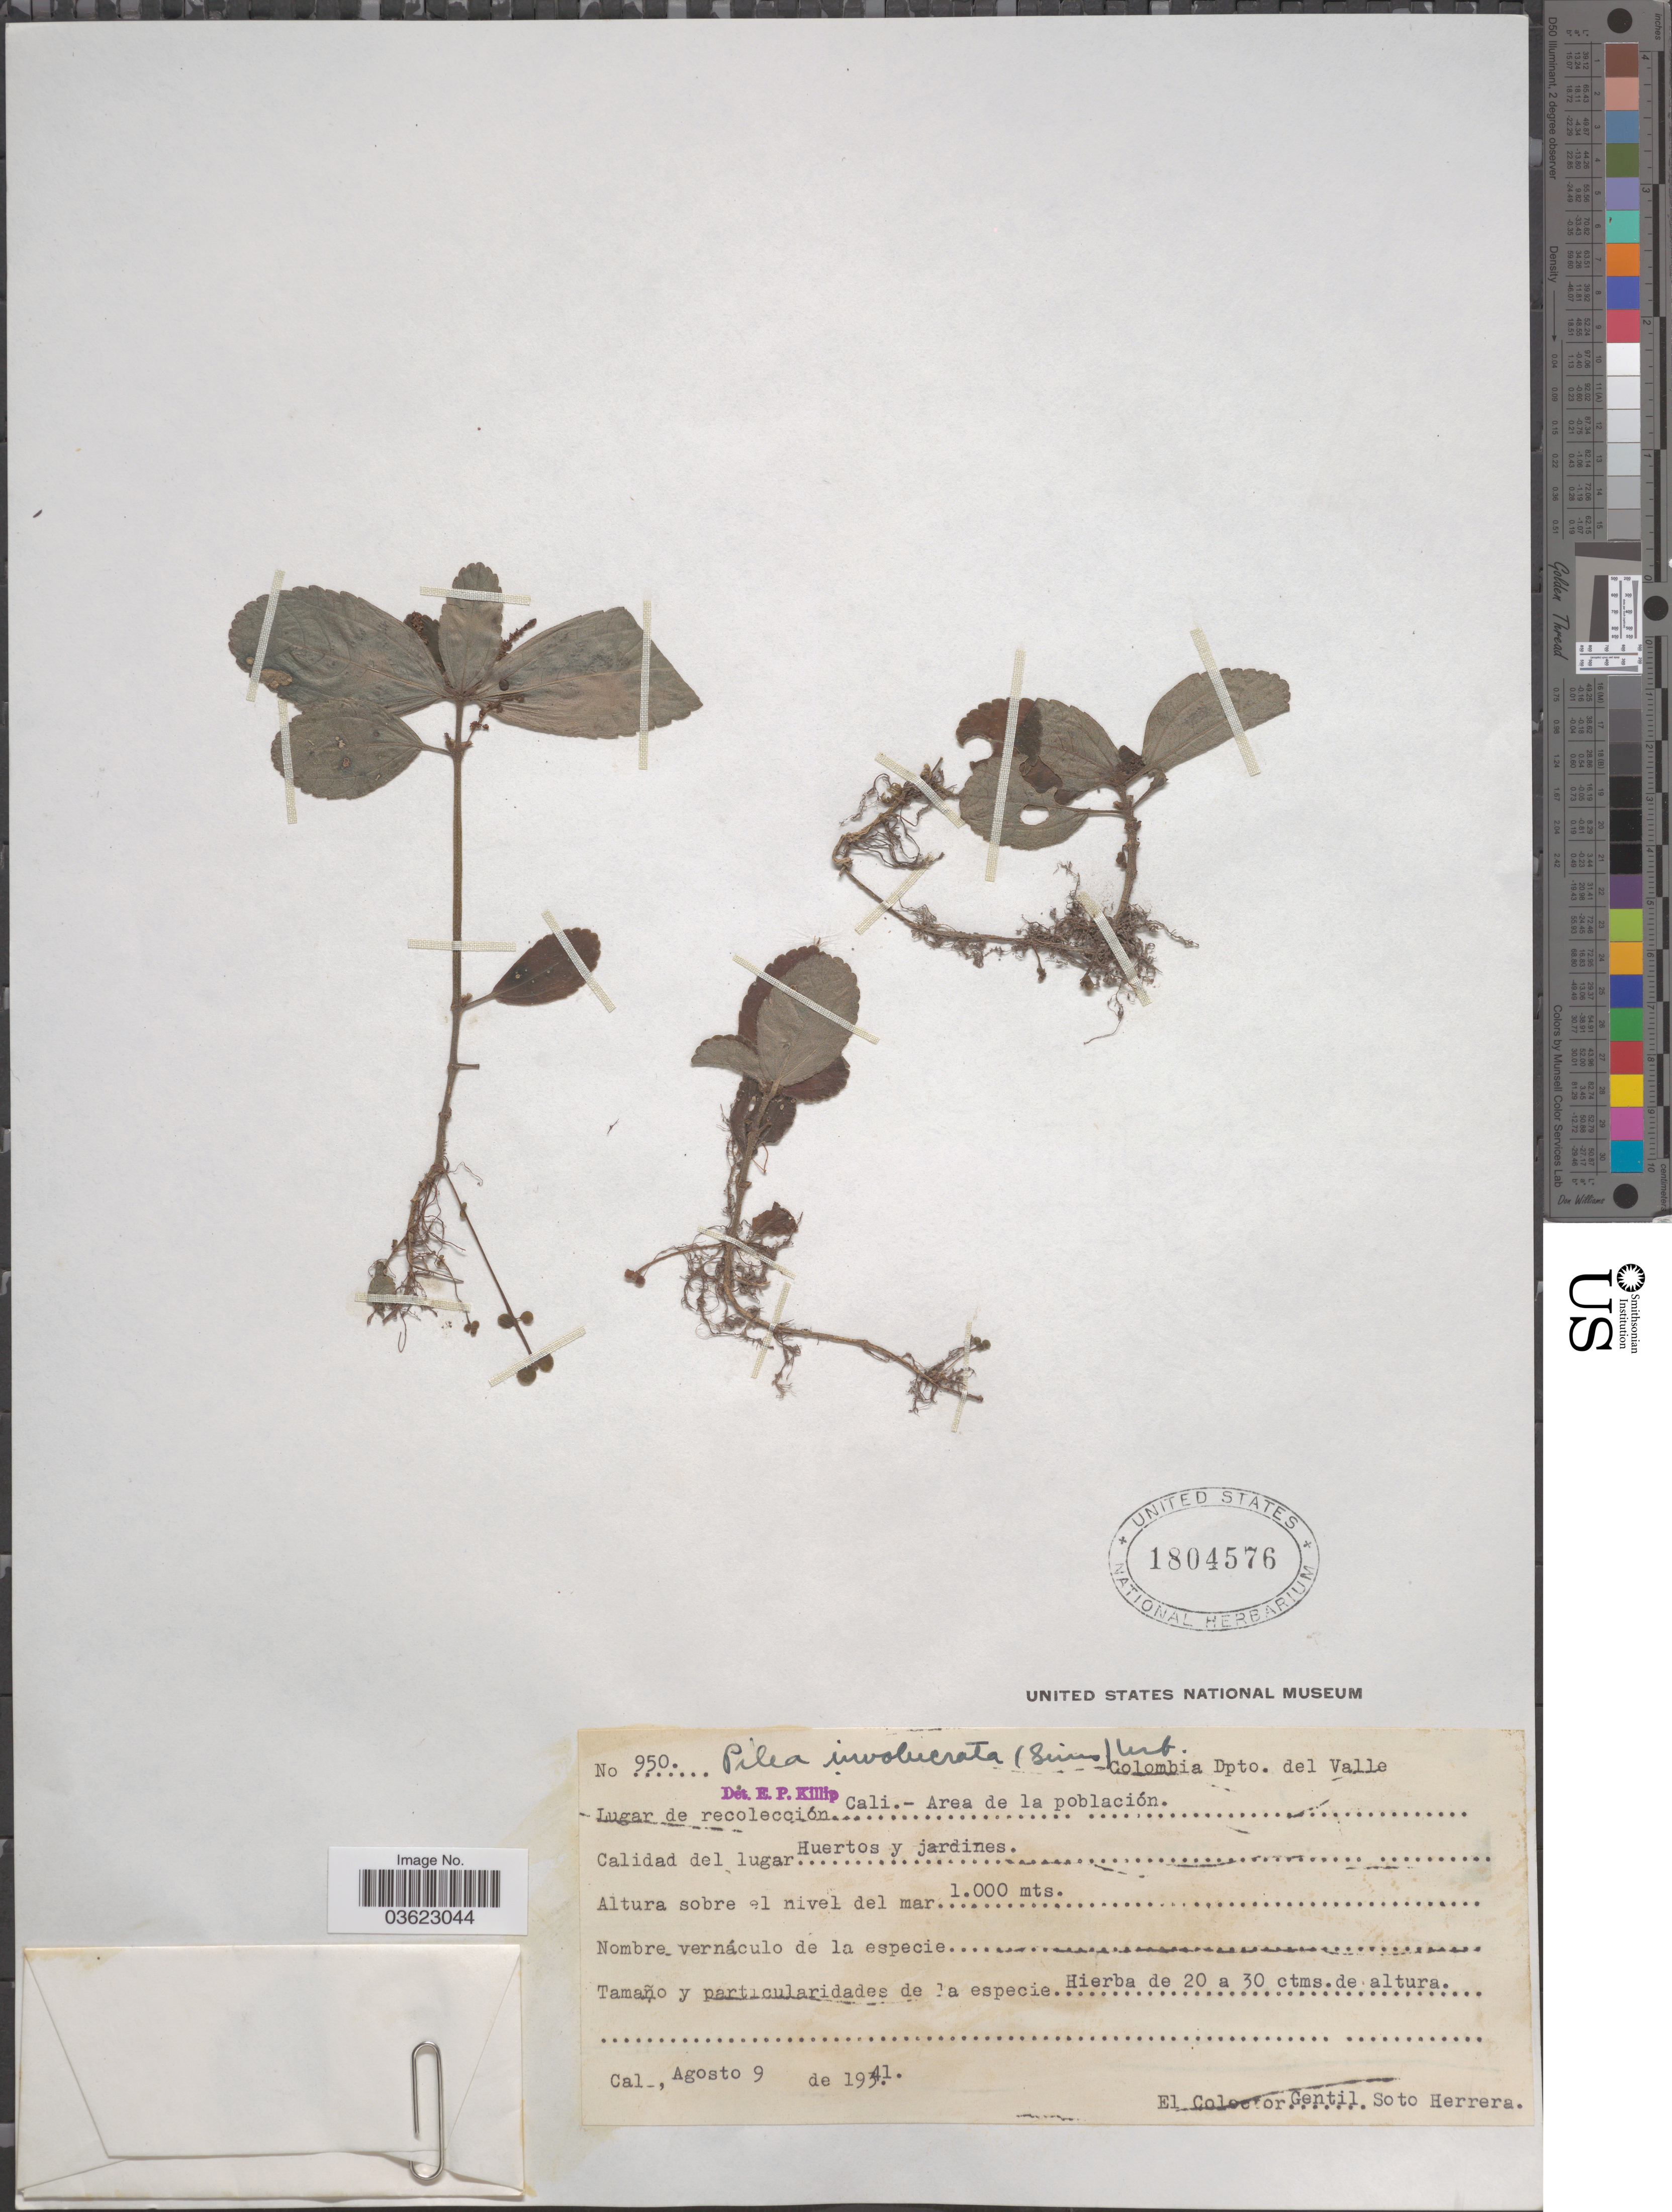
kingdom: Plantae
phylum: Tracheophyta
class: Magnoliopsida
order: Rosales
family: Urticaceae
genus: Pilea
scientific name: Pilea involucrata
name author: Urb.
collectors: G. Soto Herrera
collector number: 950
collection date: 1941-08-09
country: Colombia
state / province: Valle del Cauca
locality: Dpto. del Valle. Cali - Area de la población.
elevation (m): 1000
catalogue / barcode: US 1804576